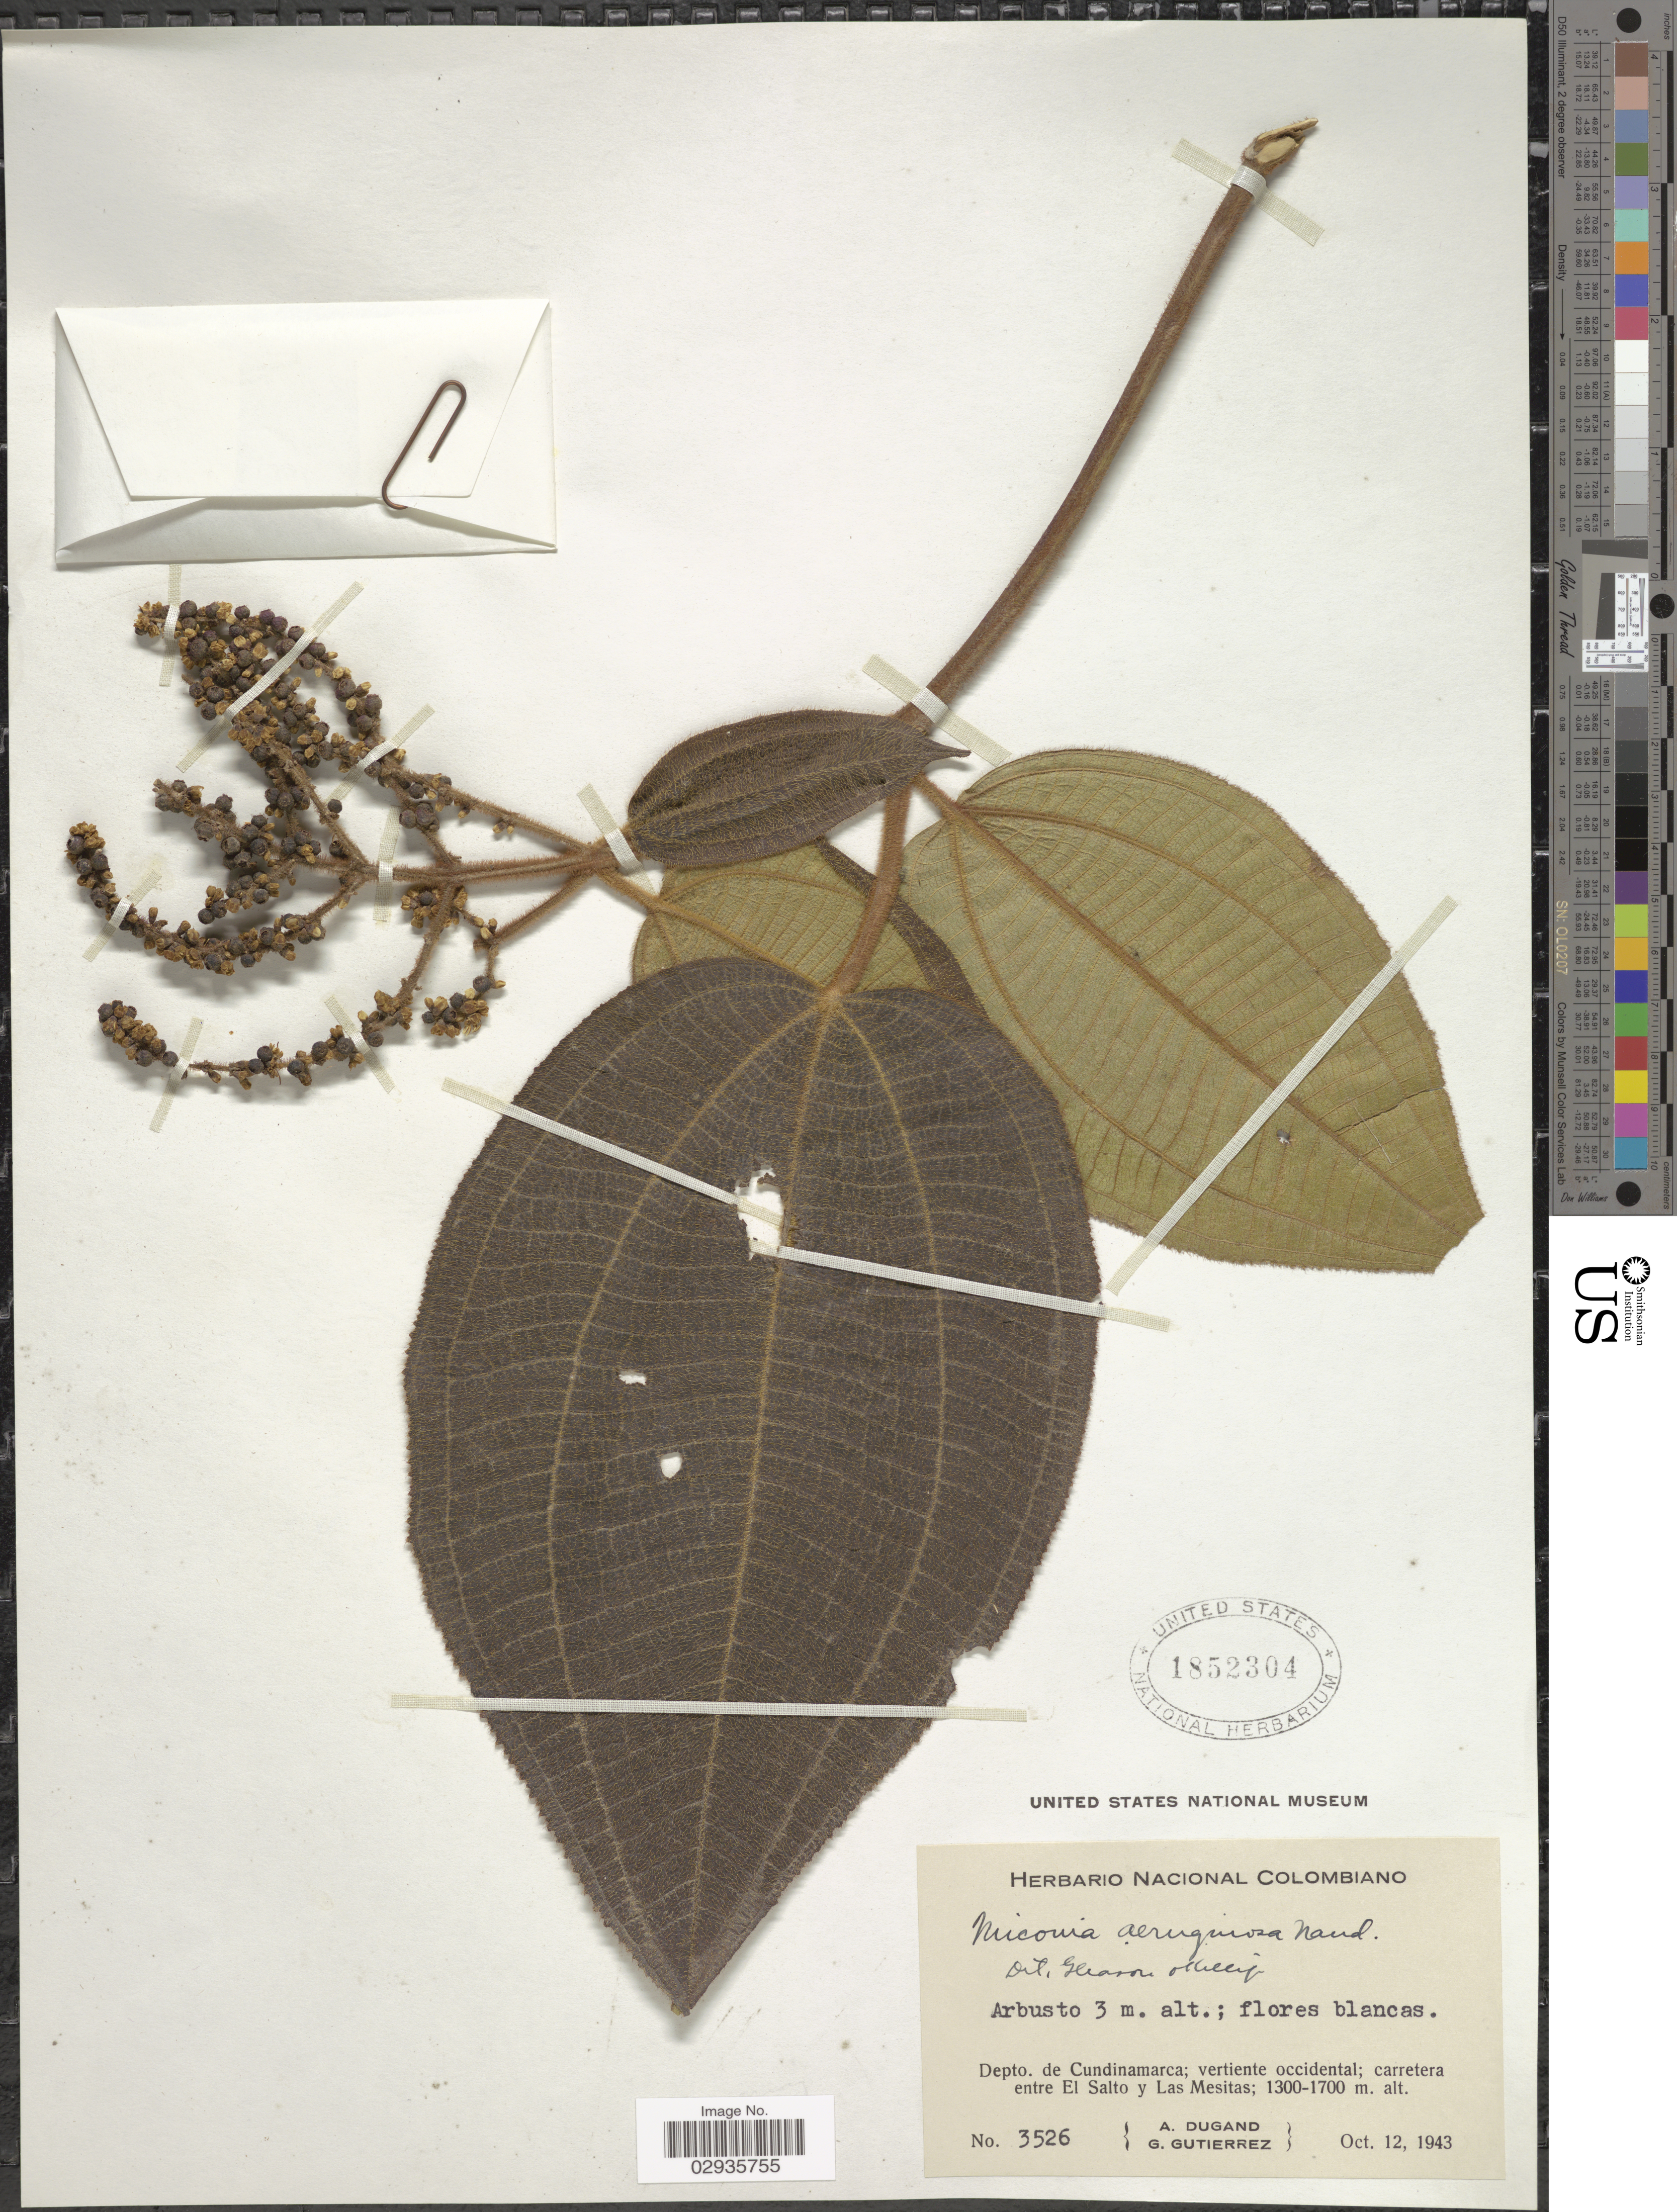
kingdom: Plantae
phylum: Tracheophyta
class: Magnoliopsida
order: Myrtales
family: Melastomataceae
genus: Miconia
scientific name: Miconia aeruginosa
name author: Naudin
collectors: A. Dugand & G. Gutierrez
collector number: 3526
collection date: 1943-10-12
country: Colombia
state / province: Cundinamarca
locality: Depto. de Cundinamarca; vertiente occidental; carretera entre El Salto y Las Mesitas.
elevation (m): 1300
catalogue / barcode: US 1852304